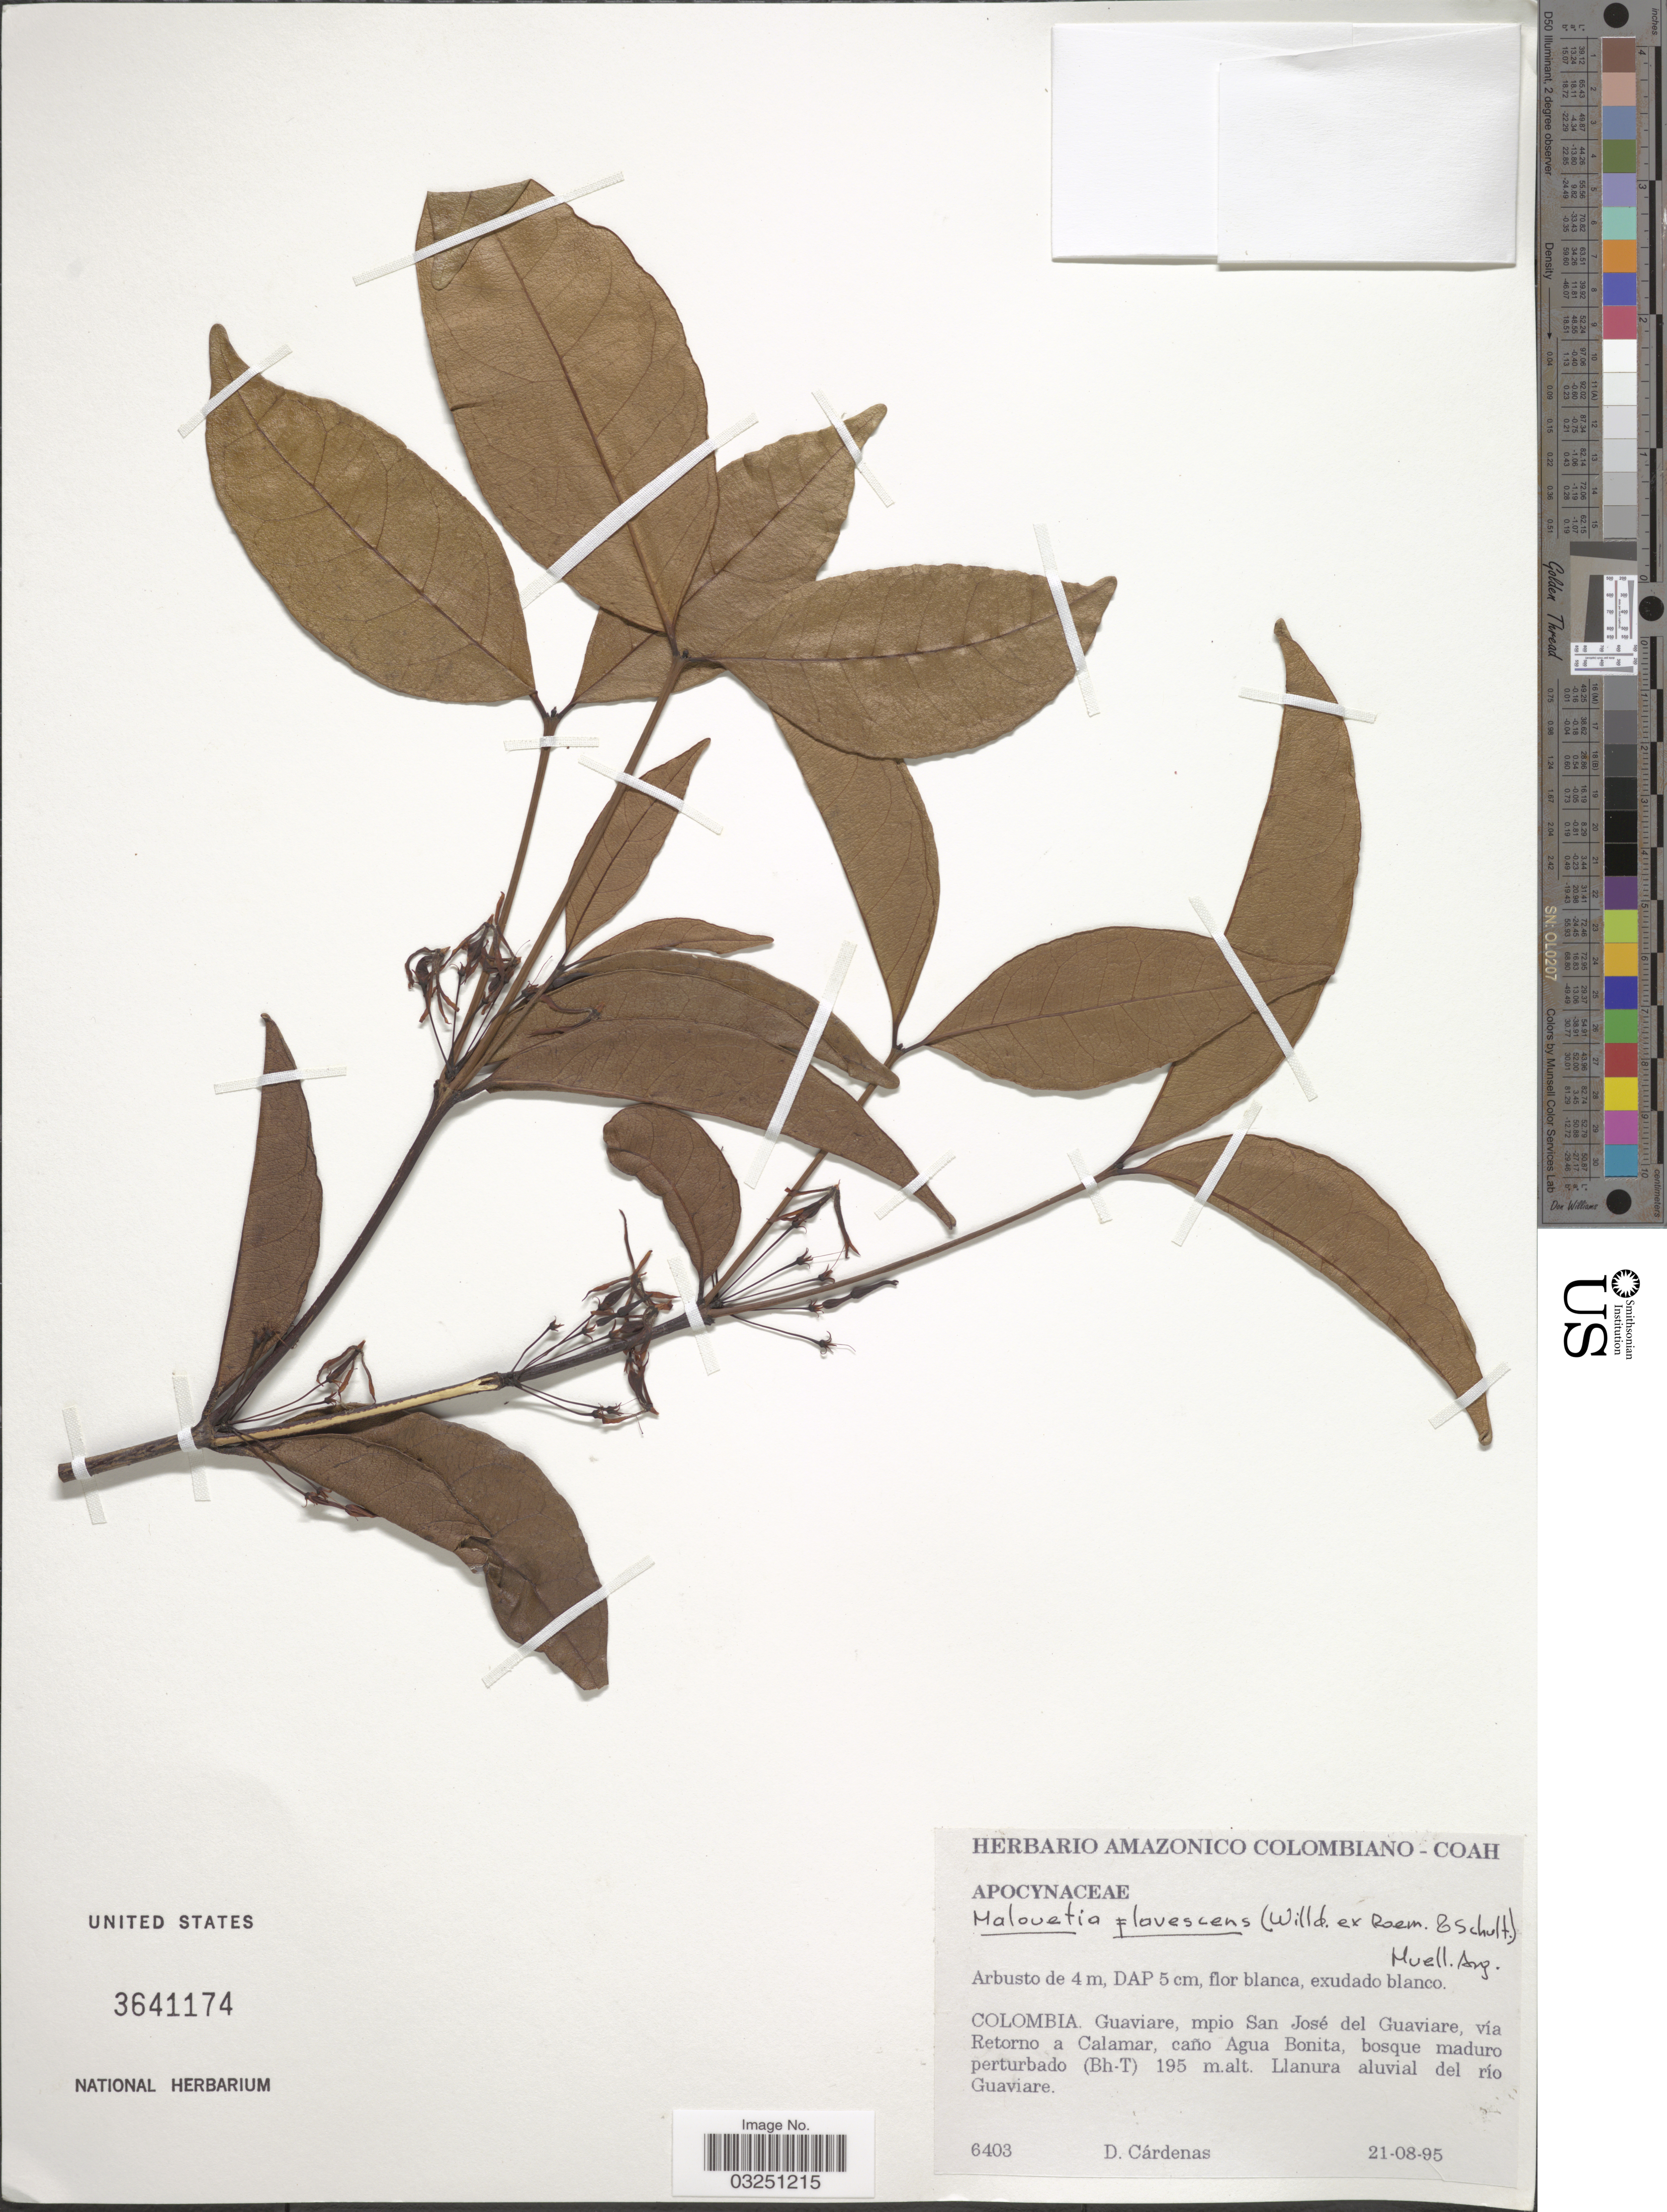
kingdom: Plantae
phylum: Tracheophyta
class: Magnoliopsida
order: Gentianales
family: Apocynaceae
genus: Malouetia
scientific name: Malouetia flavescens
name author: (Willd. ex Roemer & Schult.) Müll. Arg.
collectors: D. Cárdenas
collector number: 6403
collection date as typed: Transcribed d/m/y: 21/8/95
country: Colombia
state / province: Guaviare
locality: Guaviare, mpio San José del Guaviare, vía Retorno a Calamar, caño Agua Bonita, bosque maduro perturbado (Bh-T). Llanura aluvial del río Guaviare.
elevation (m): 195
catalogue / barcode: US 3641174